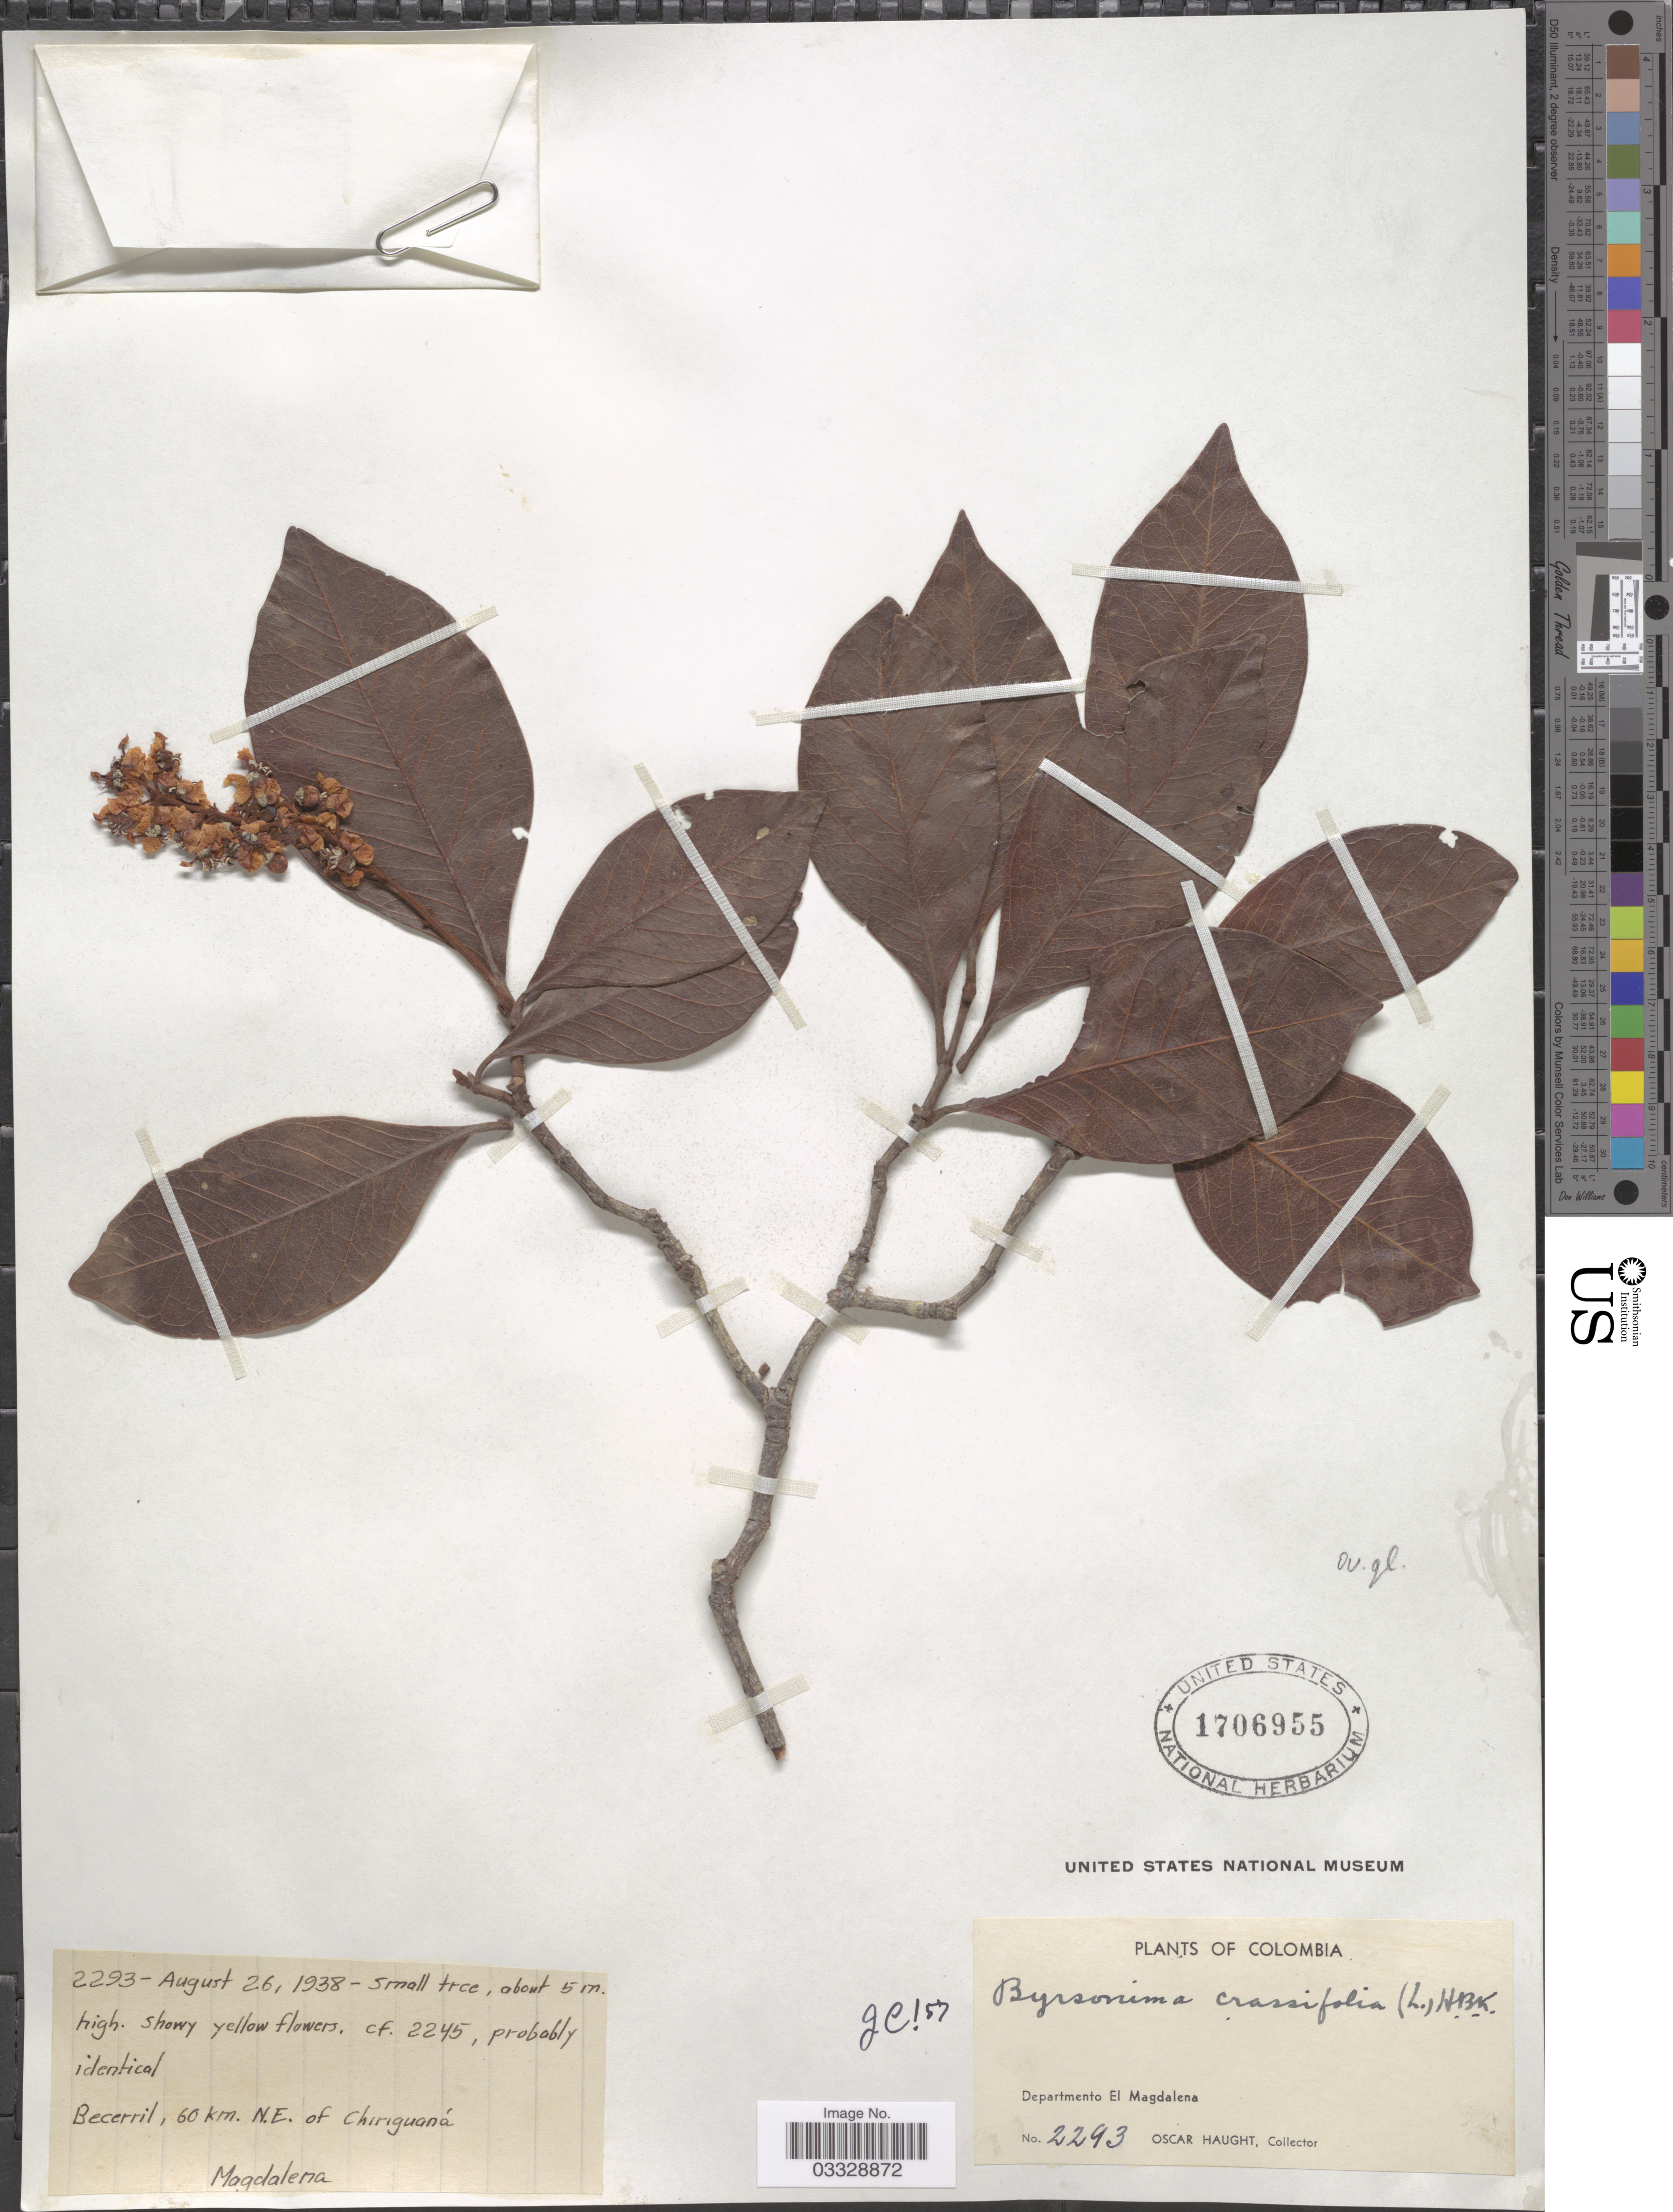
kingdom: Plantae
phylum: Tracheophyta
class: Magnoliopsida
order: Malpighiales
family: Malpighiaceae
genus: Byrsonima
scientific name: Byrsonima crassifolia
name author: (L.) Kunth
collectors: O. L. Haught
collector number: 2293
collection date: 1938-08-26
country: Colombia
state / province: Magdalena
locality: Becerril, 60 km. N.E. of Chiriguaná. Departmento El Magdalena.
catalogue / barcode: US 1706955